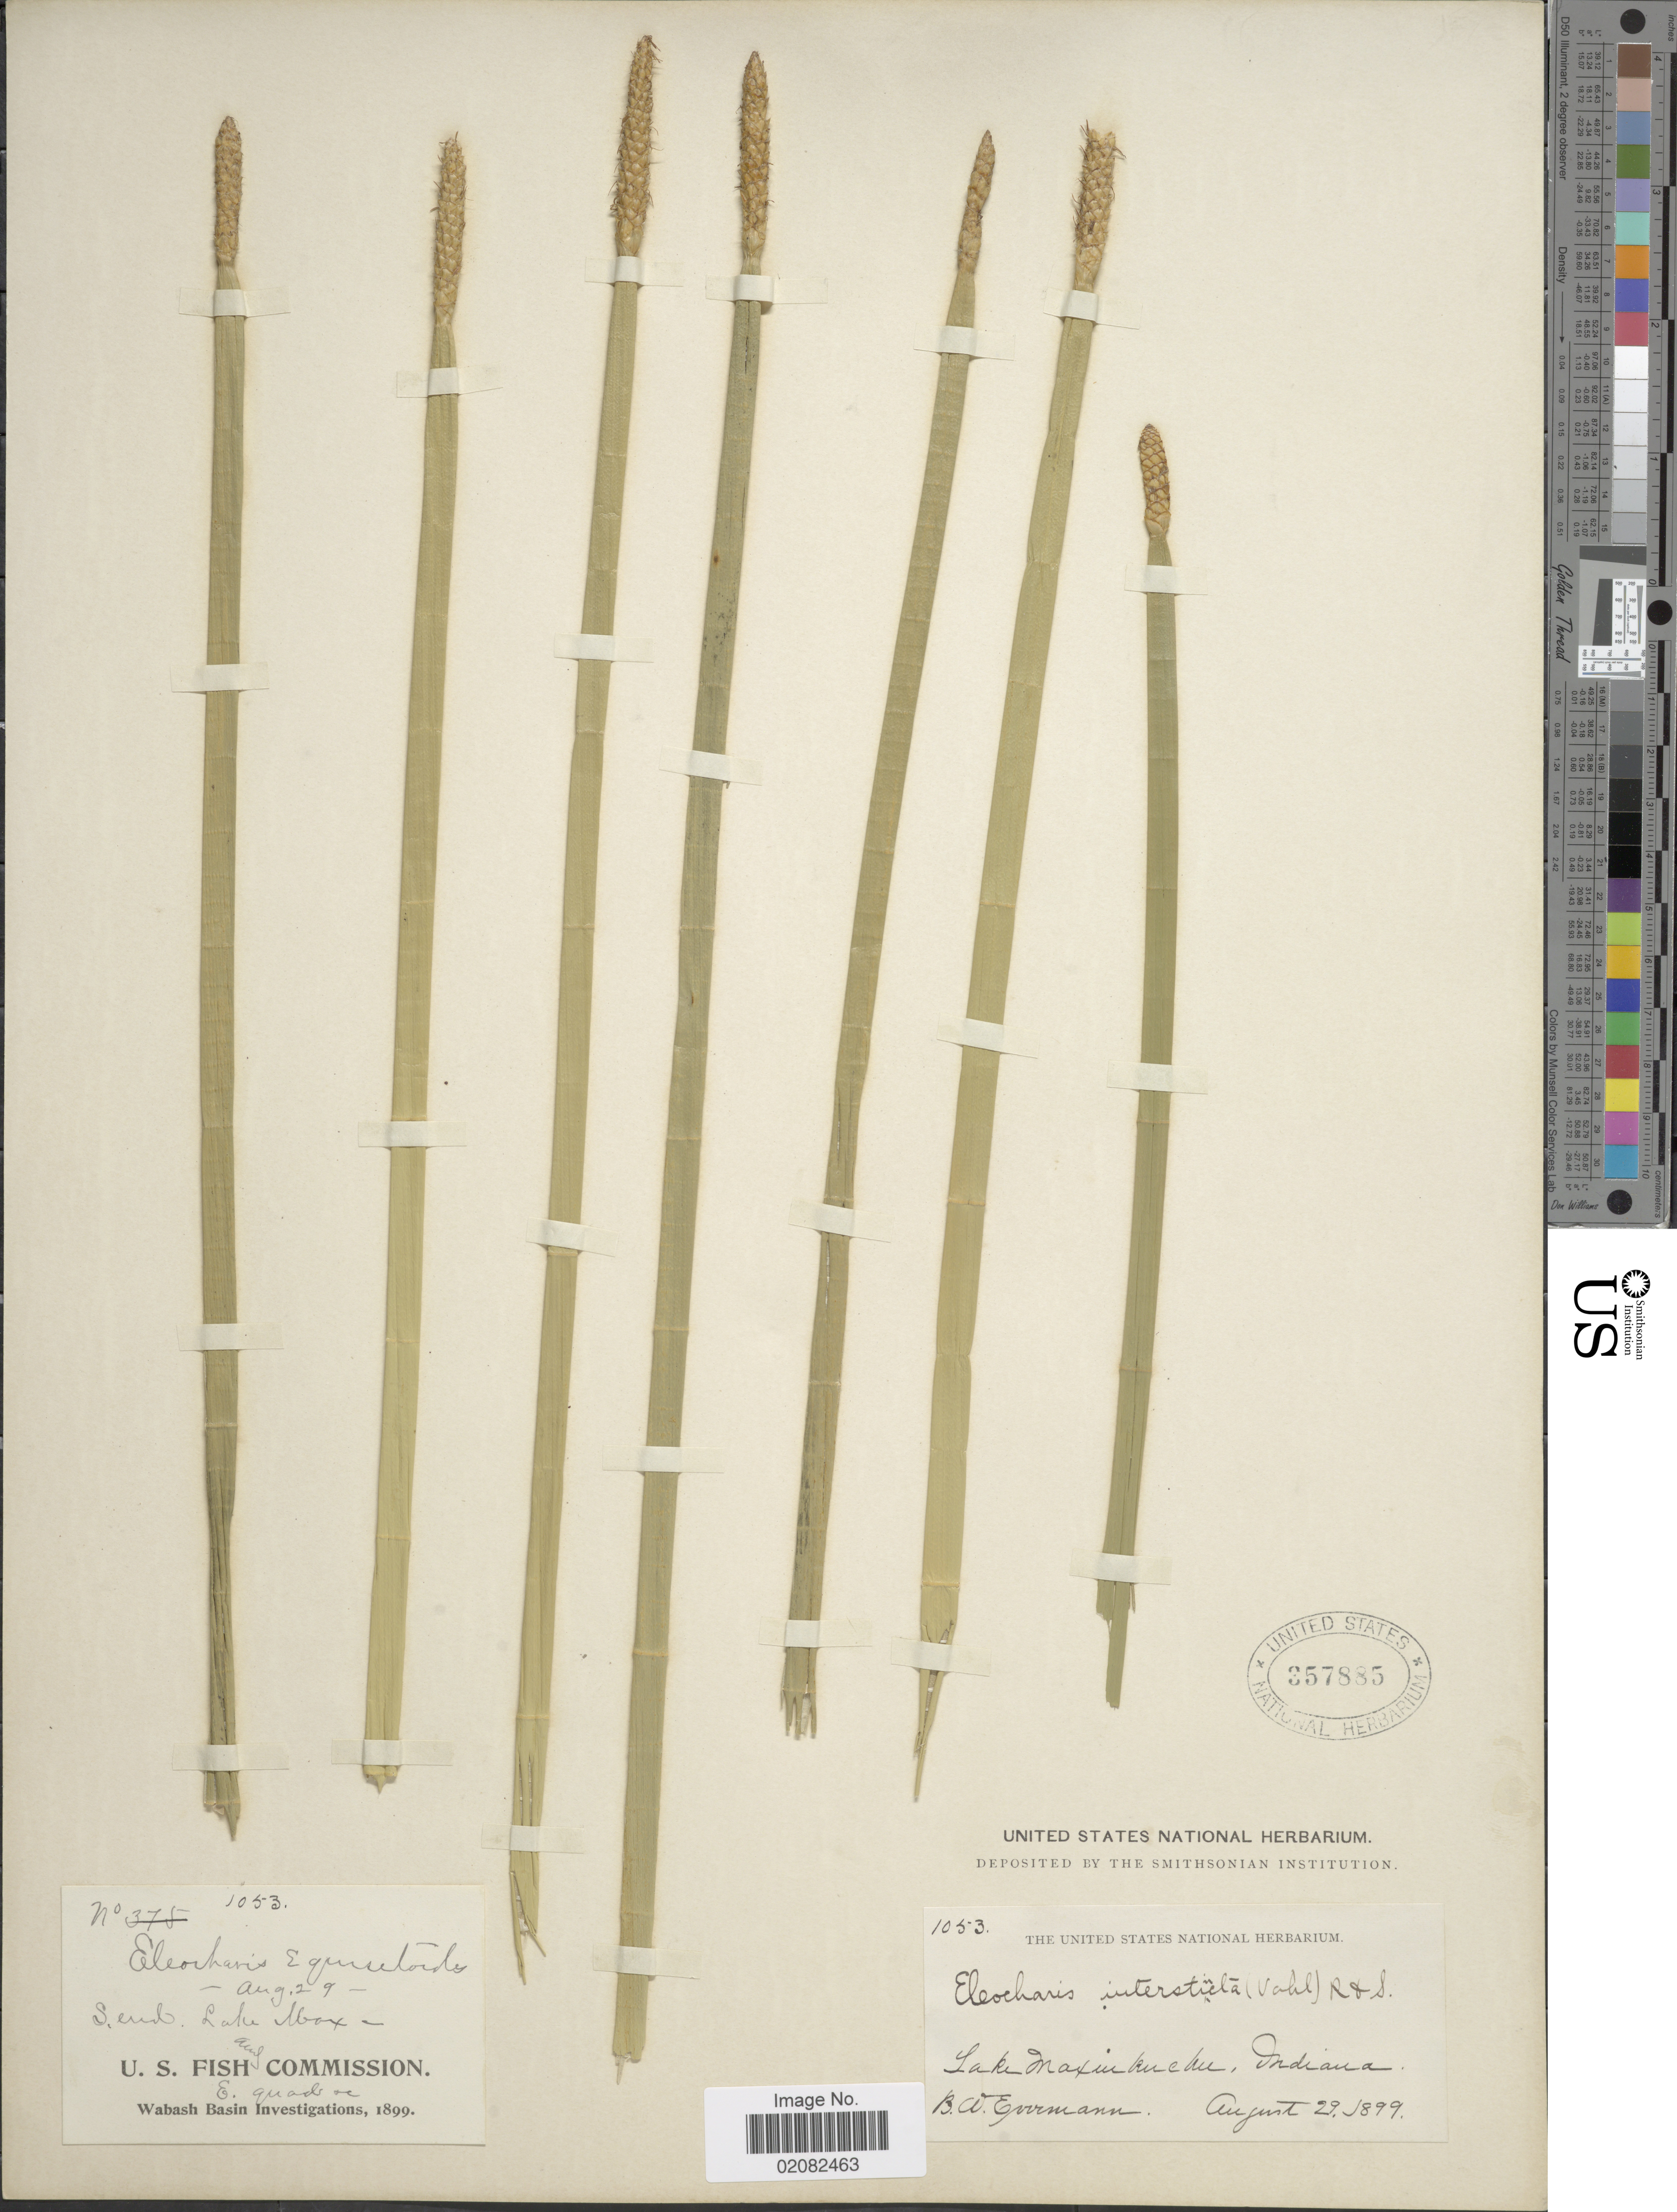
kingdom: Plantae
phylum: Tracheophyta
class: Liliopsida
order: Poales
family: Cyperaceae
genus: Eleocharis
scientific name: Eleocharis equisetoides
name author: (Elliott) Torr.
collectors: B. W. Evermann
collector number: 1053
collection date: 1899-08-29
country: United States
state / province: Indiana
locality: Lake Maxinkuckee, S end lake Max.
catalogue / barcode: US 357885